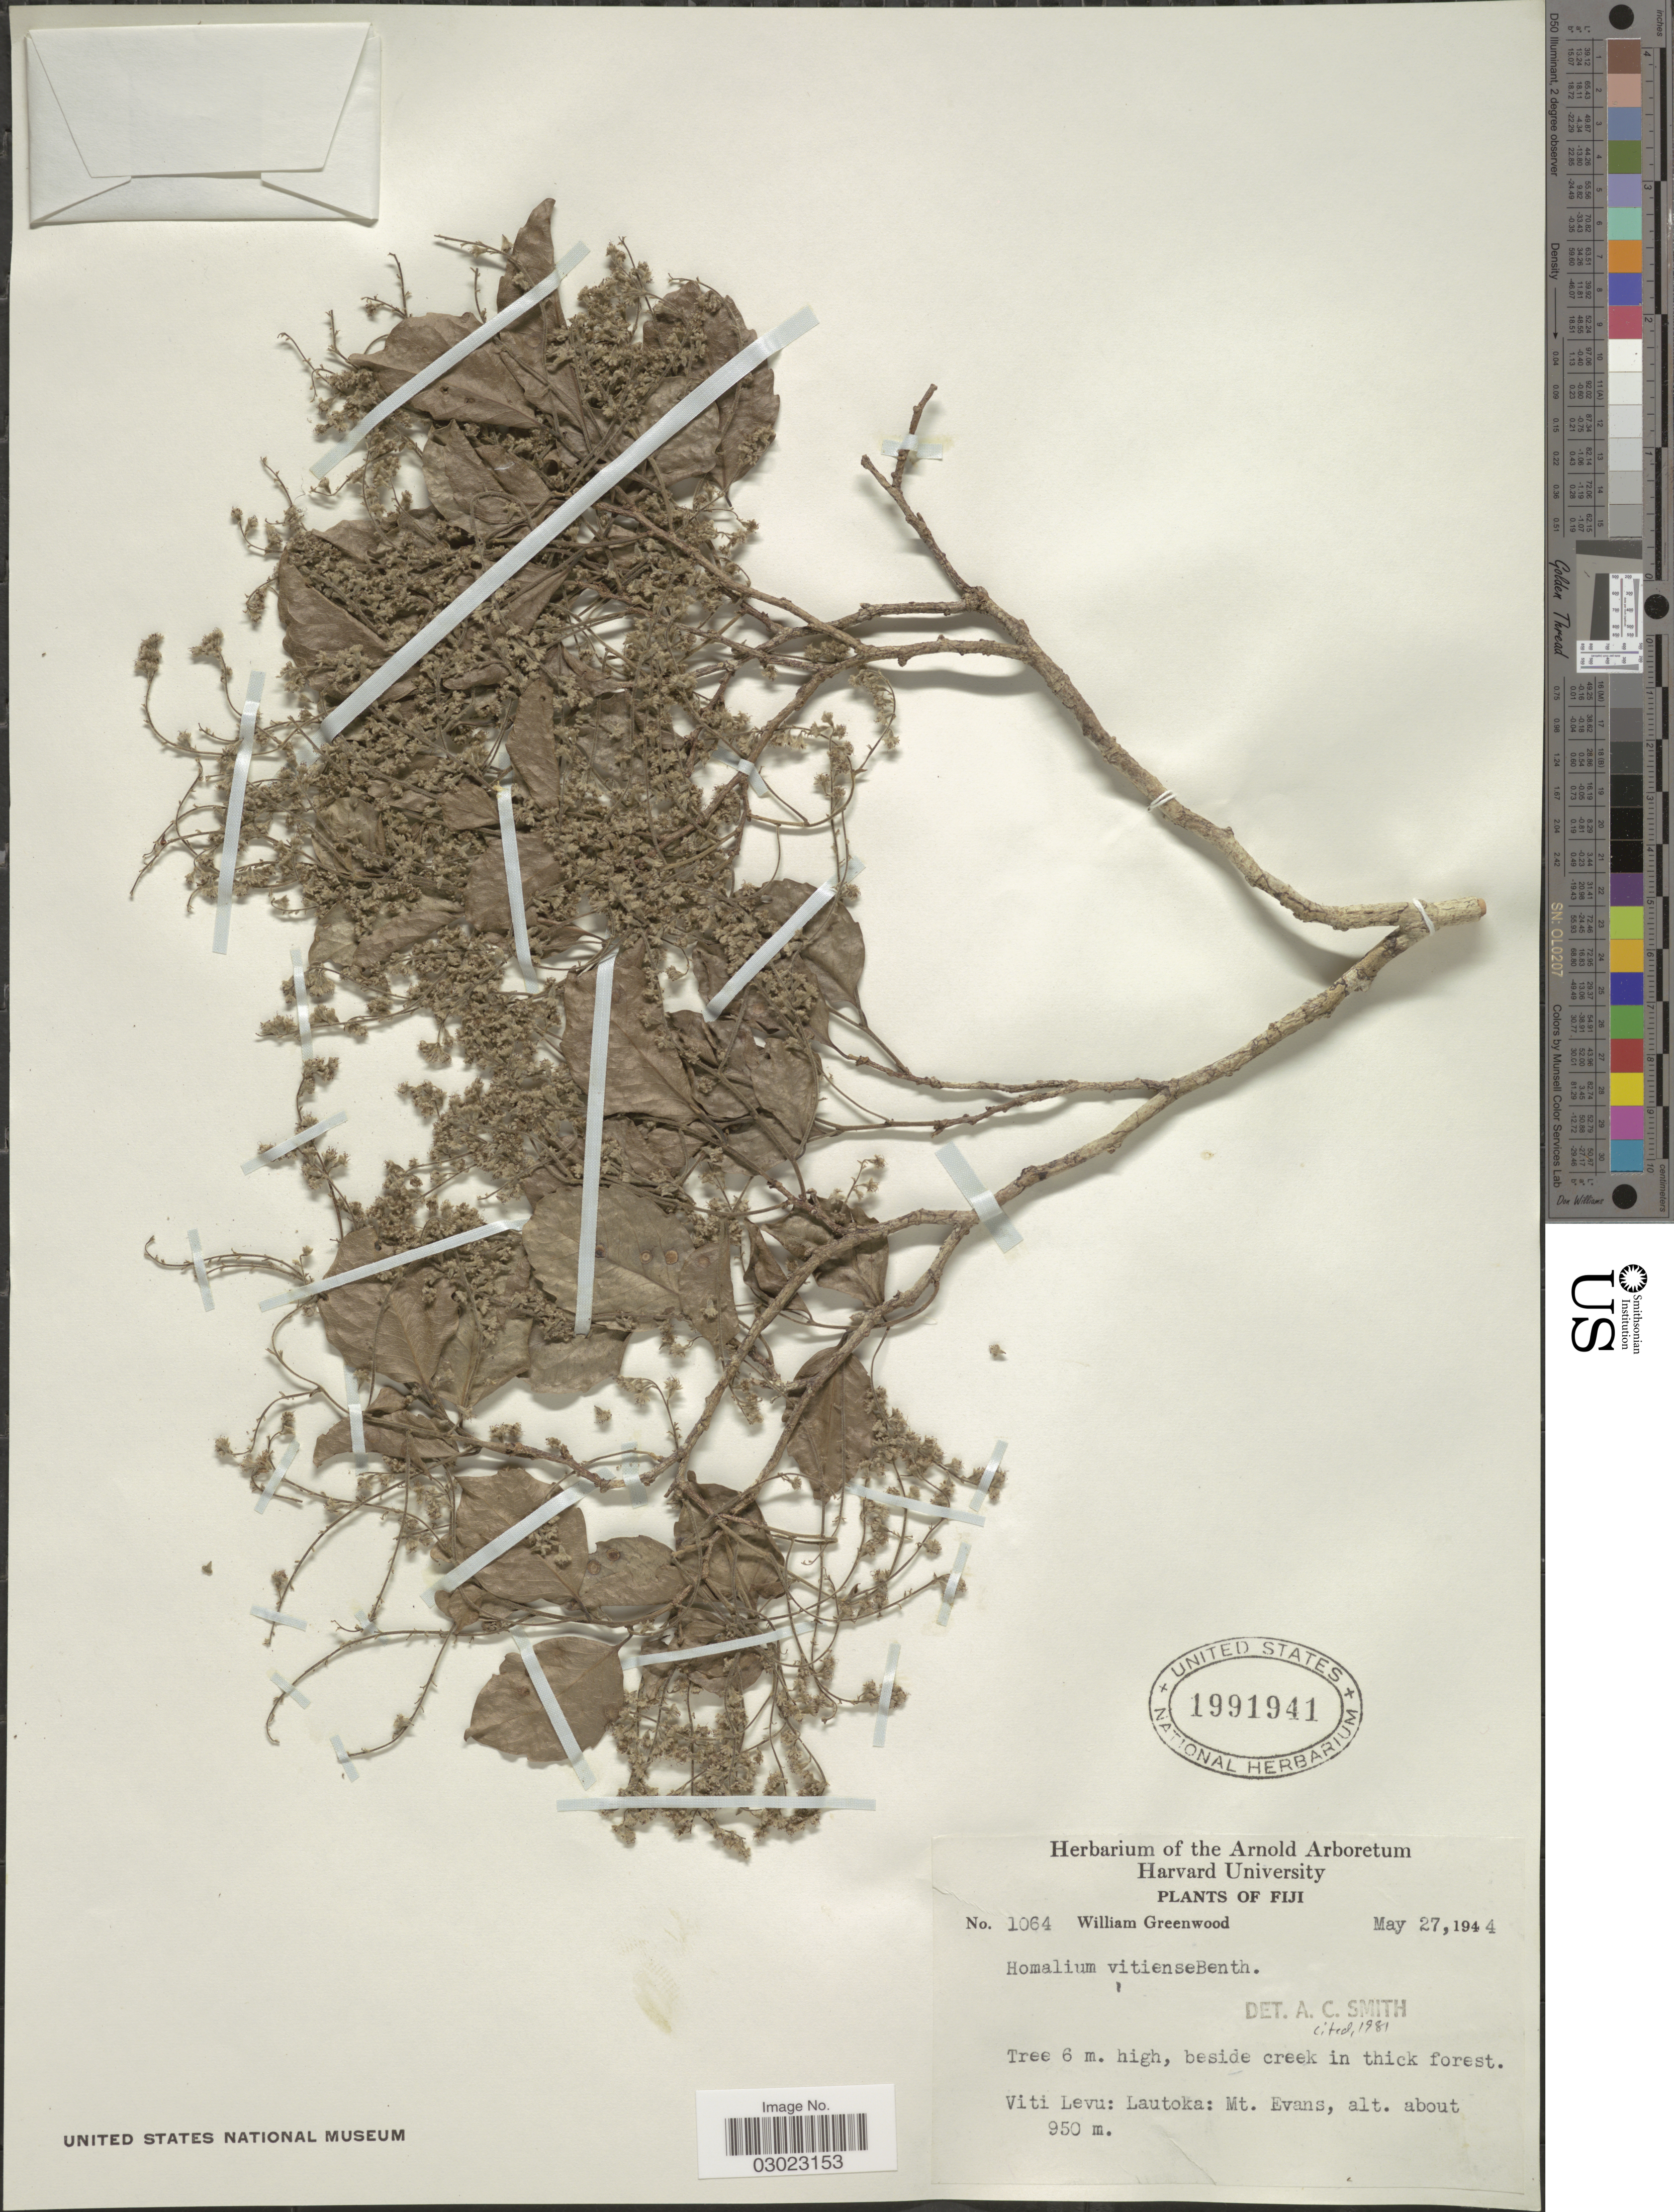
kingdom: Plantae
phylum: Tracheophyta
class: Magnoliopsida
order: Malpighiales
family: Salicaceae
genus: Homalium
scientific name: Homalium vitiense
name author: Benth.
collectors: W. Greenwood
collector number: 1064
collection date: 1944-05-27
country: Fiji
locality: Viti Levu: Lautoka: Mt. Evans. Beside creek in thick forest.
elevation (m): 950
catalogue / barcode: US 1991941